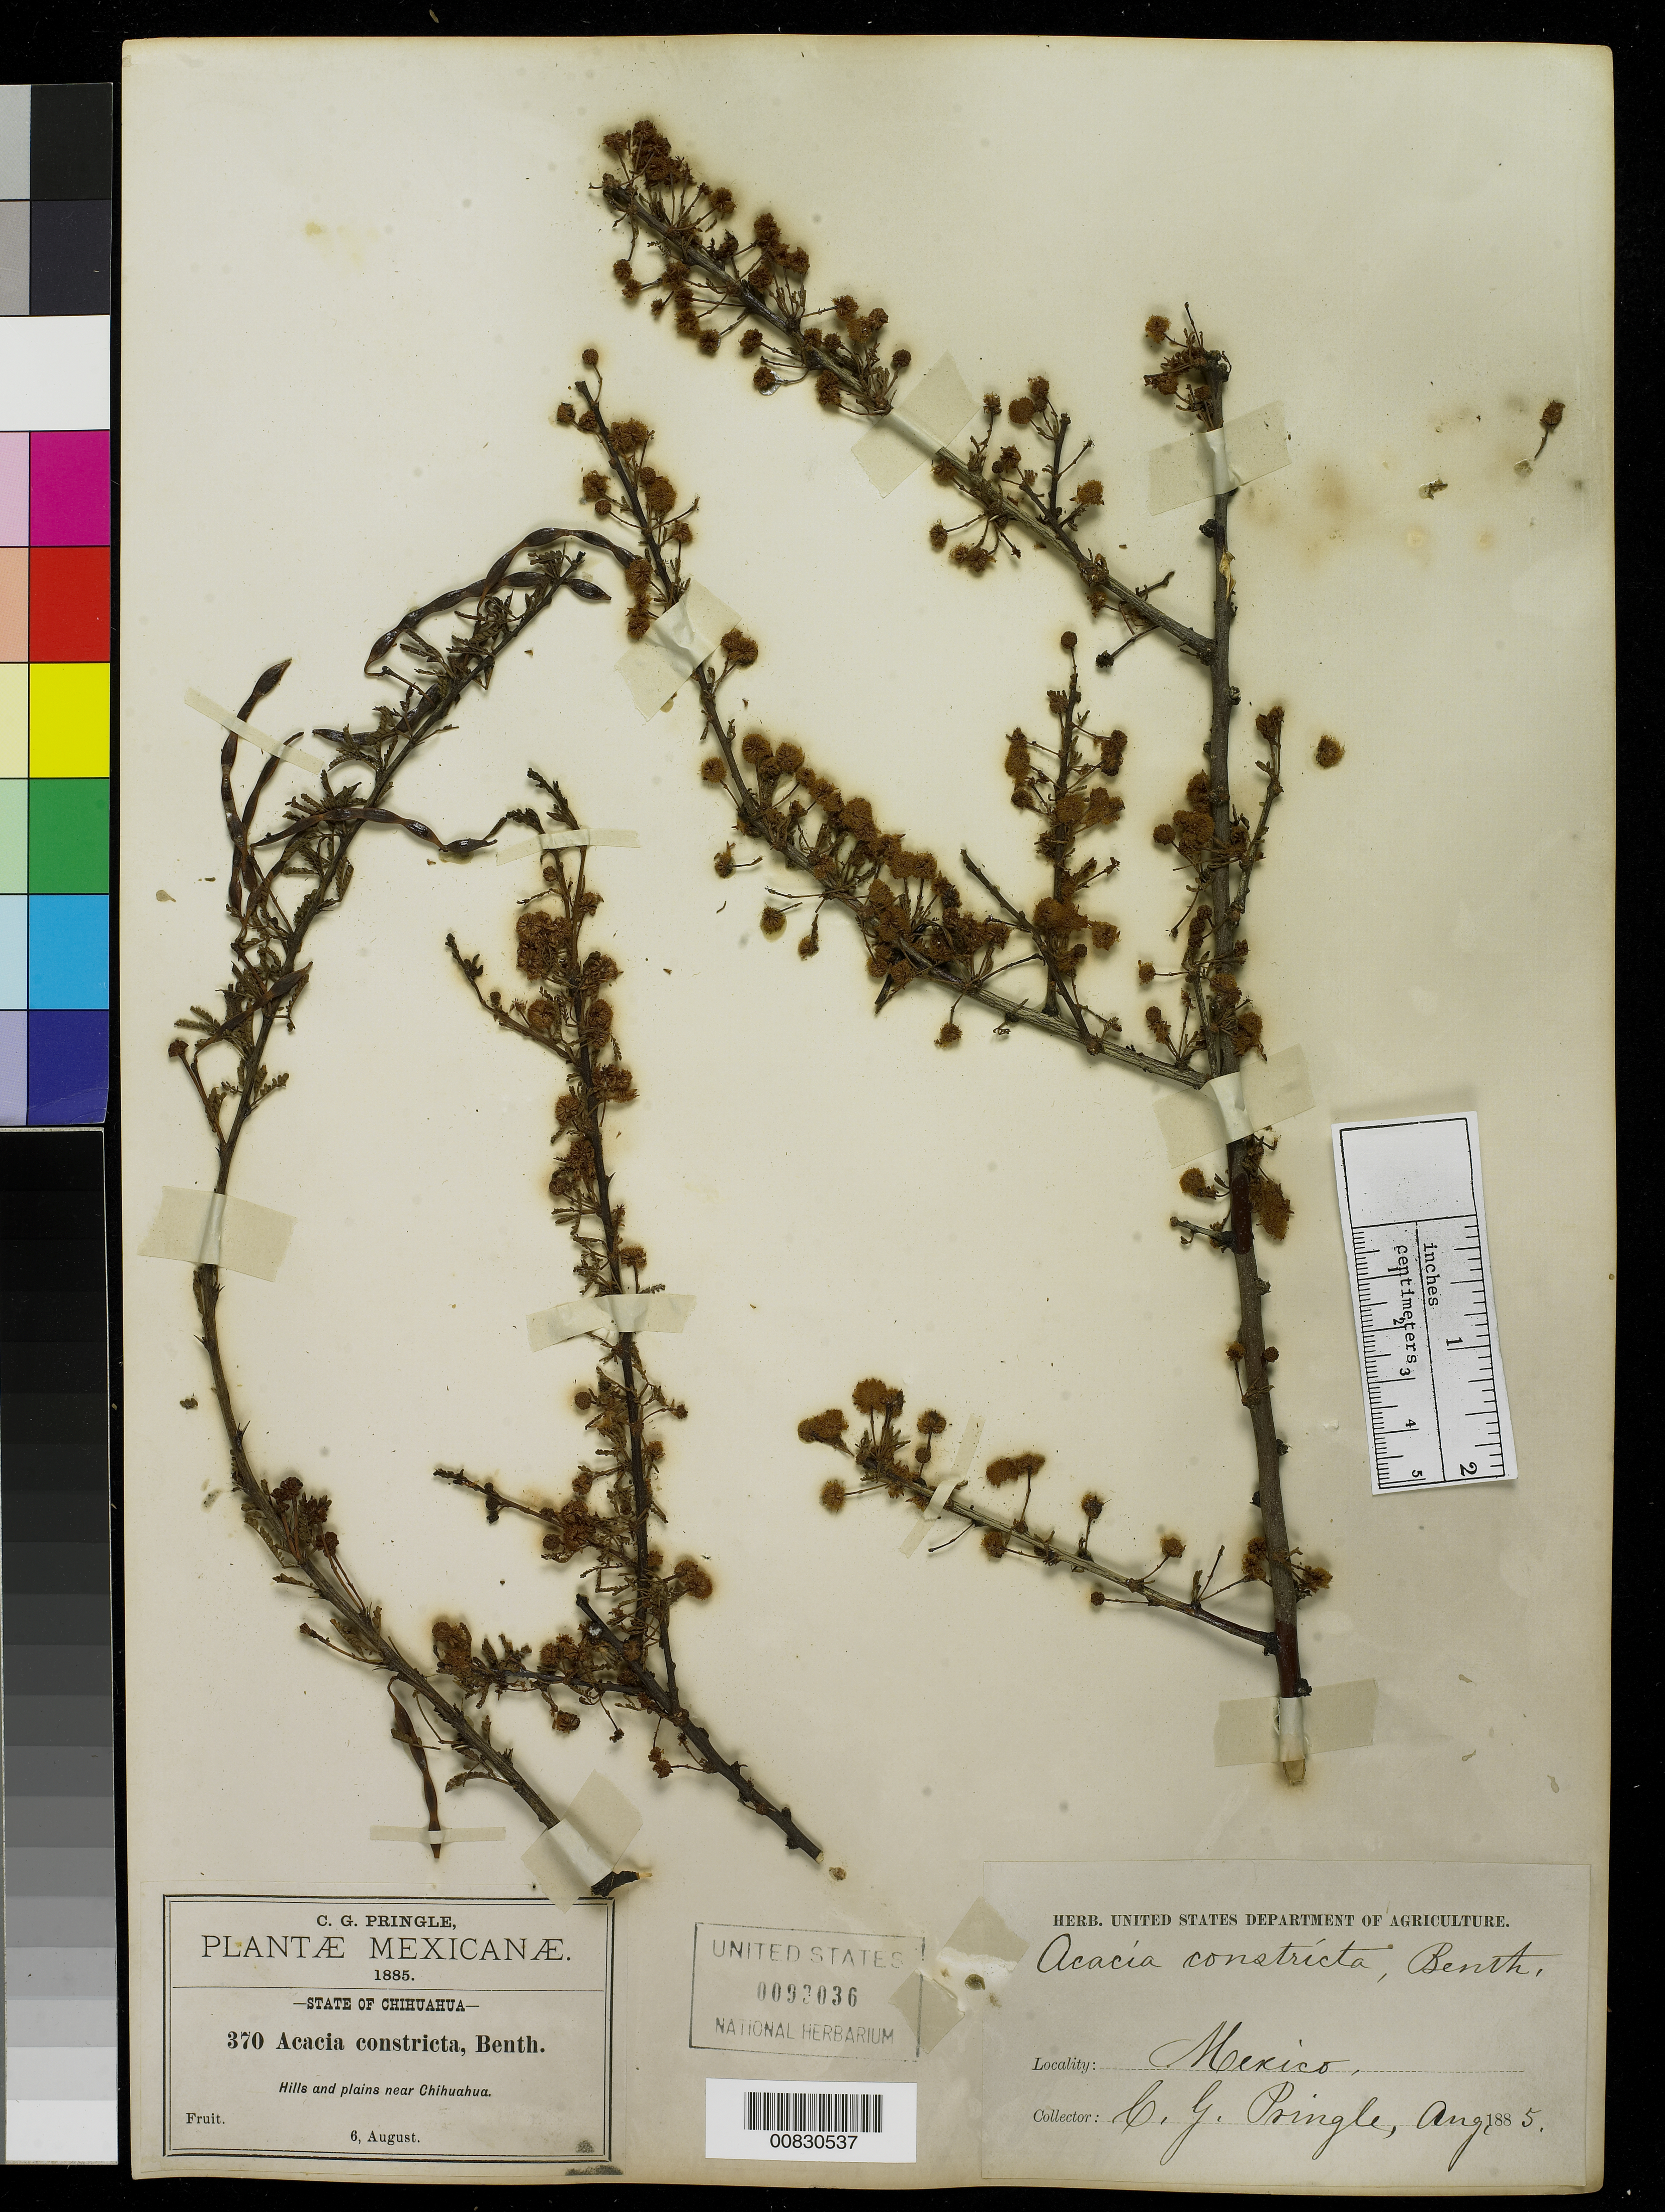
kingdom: Plantae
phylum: Tracheophyta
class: Magnoliopsida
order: Fabales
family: Fabaceae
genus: Vachellia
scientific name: Vachellia constricta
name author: (Benth.) Seigler & Ebinger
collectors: C. G. Pringle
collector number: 370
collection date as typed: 06 Aug 1885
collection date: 1885-08-06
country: Mexico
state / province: Chihuahua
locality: Hills and plains near Chihuahua.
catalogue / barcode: US 93036